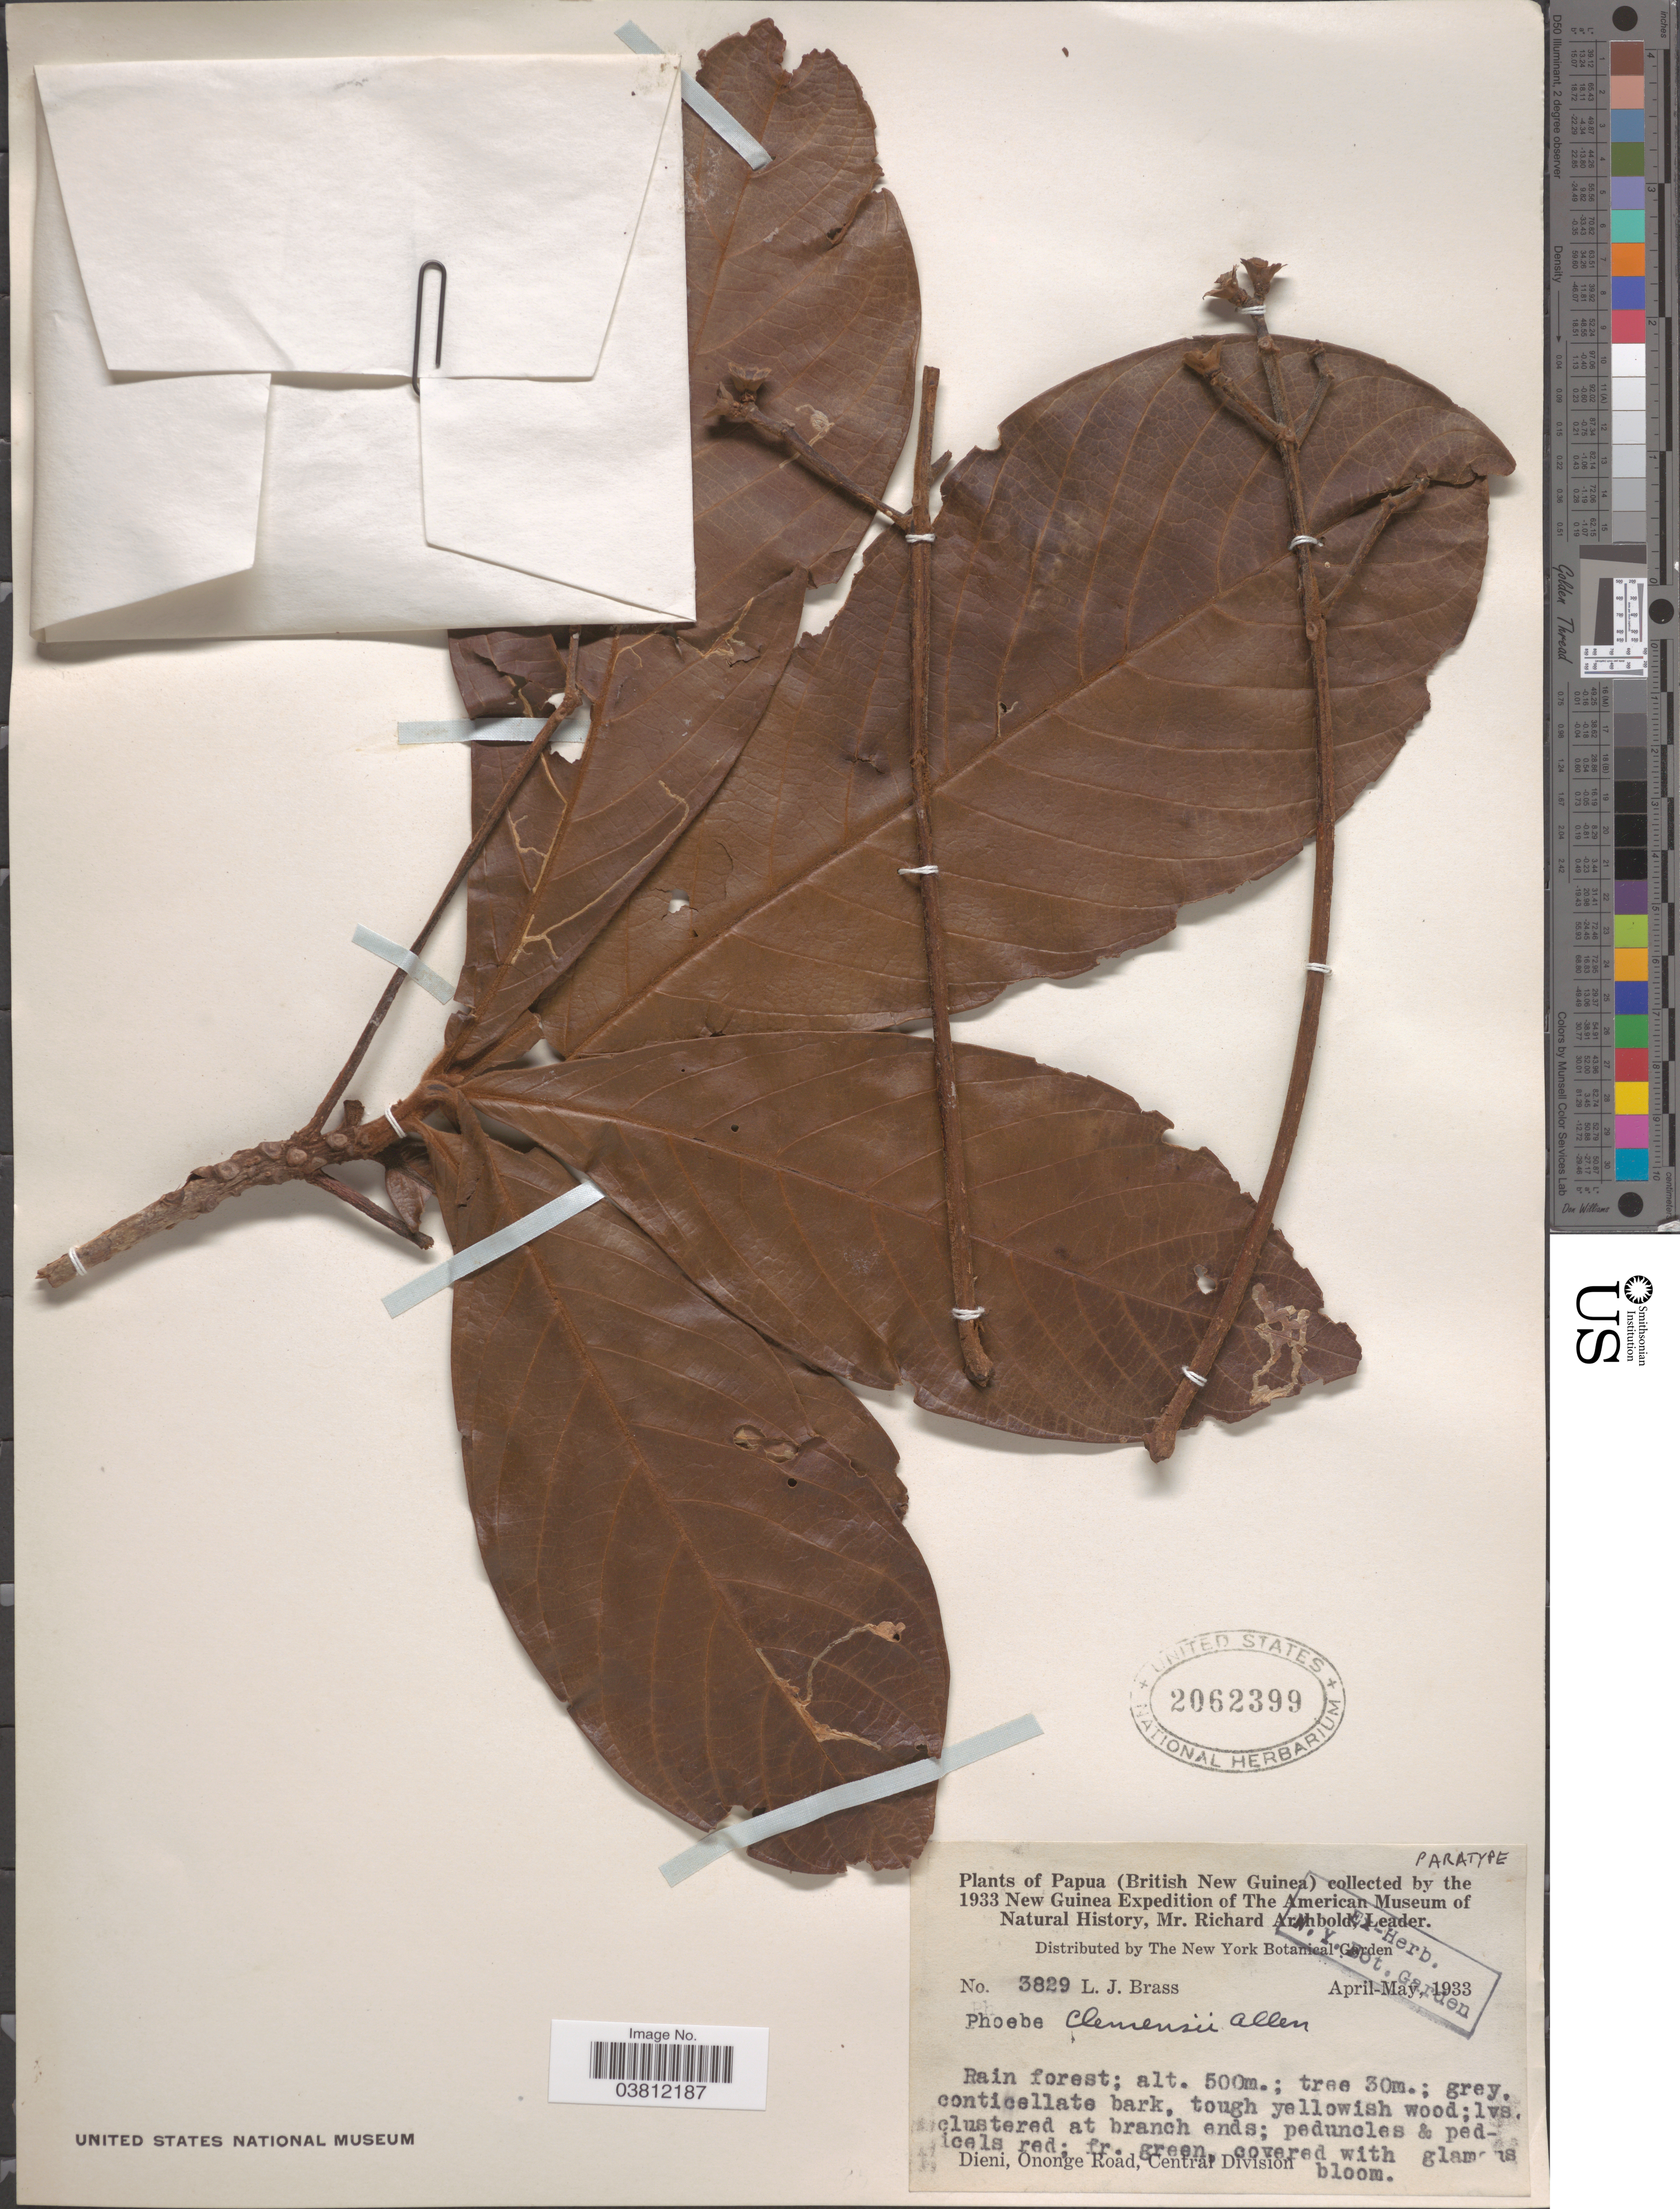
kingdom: Plantae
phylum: Tracheophyta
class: Magnoliopsida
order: Laurales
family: Lauraceae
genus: Phoebe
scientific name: Phoebe clemensii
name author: C.K. Allen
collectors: L. J. Brass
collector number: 3829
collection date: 1933-04/1933-05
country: Papua New Guinea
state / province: Central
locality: Papua (British New Guinea). Dieni, Ononge Road, Central Division.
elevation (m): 500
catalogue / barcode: US 2062399